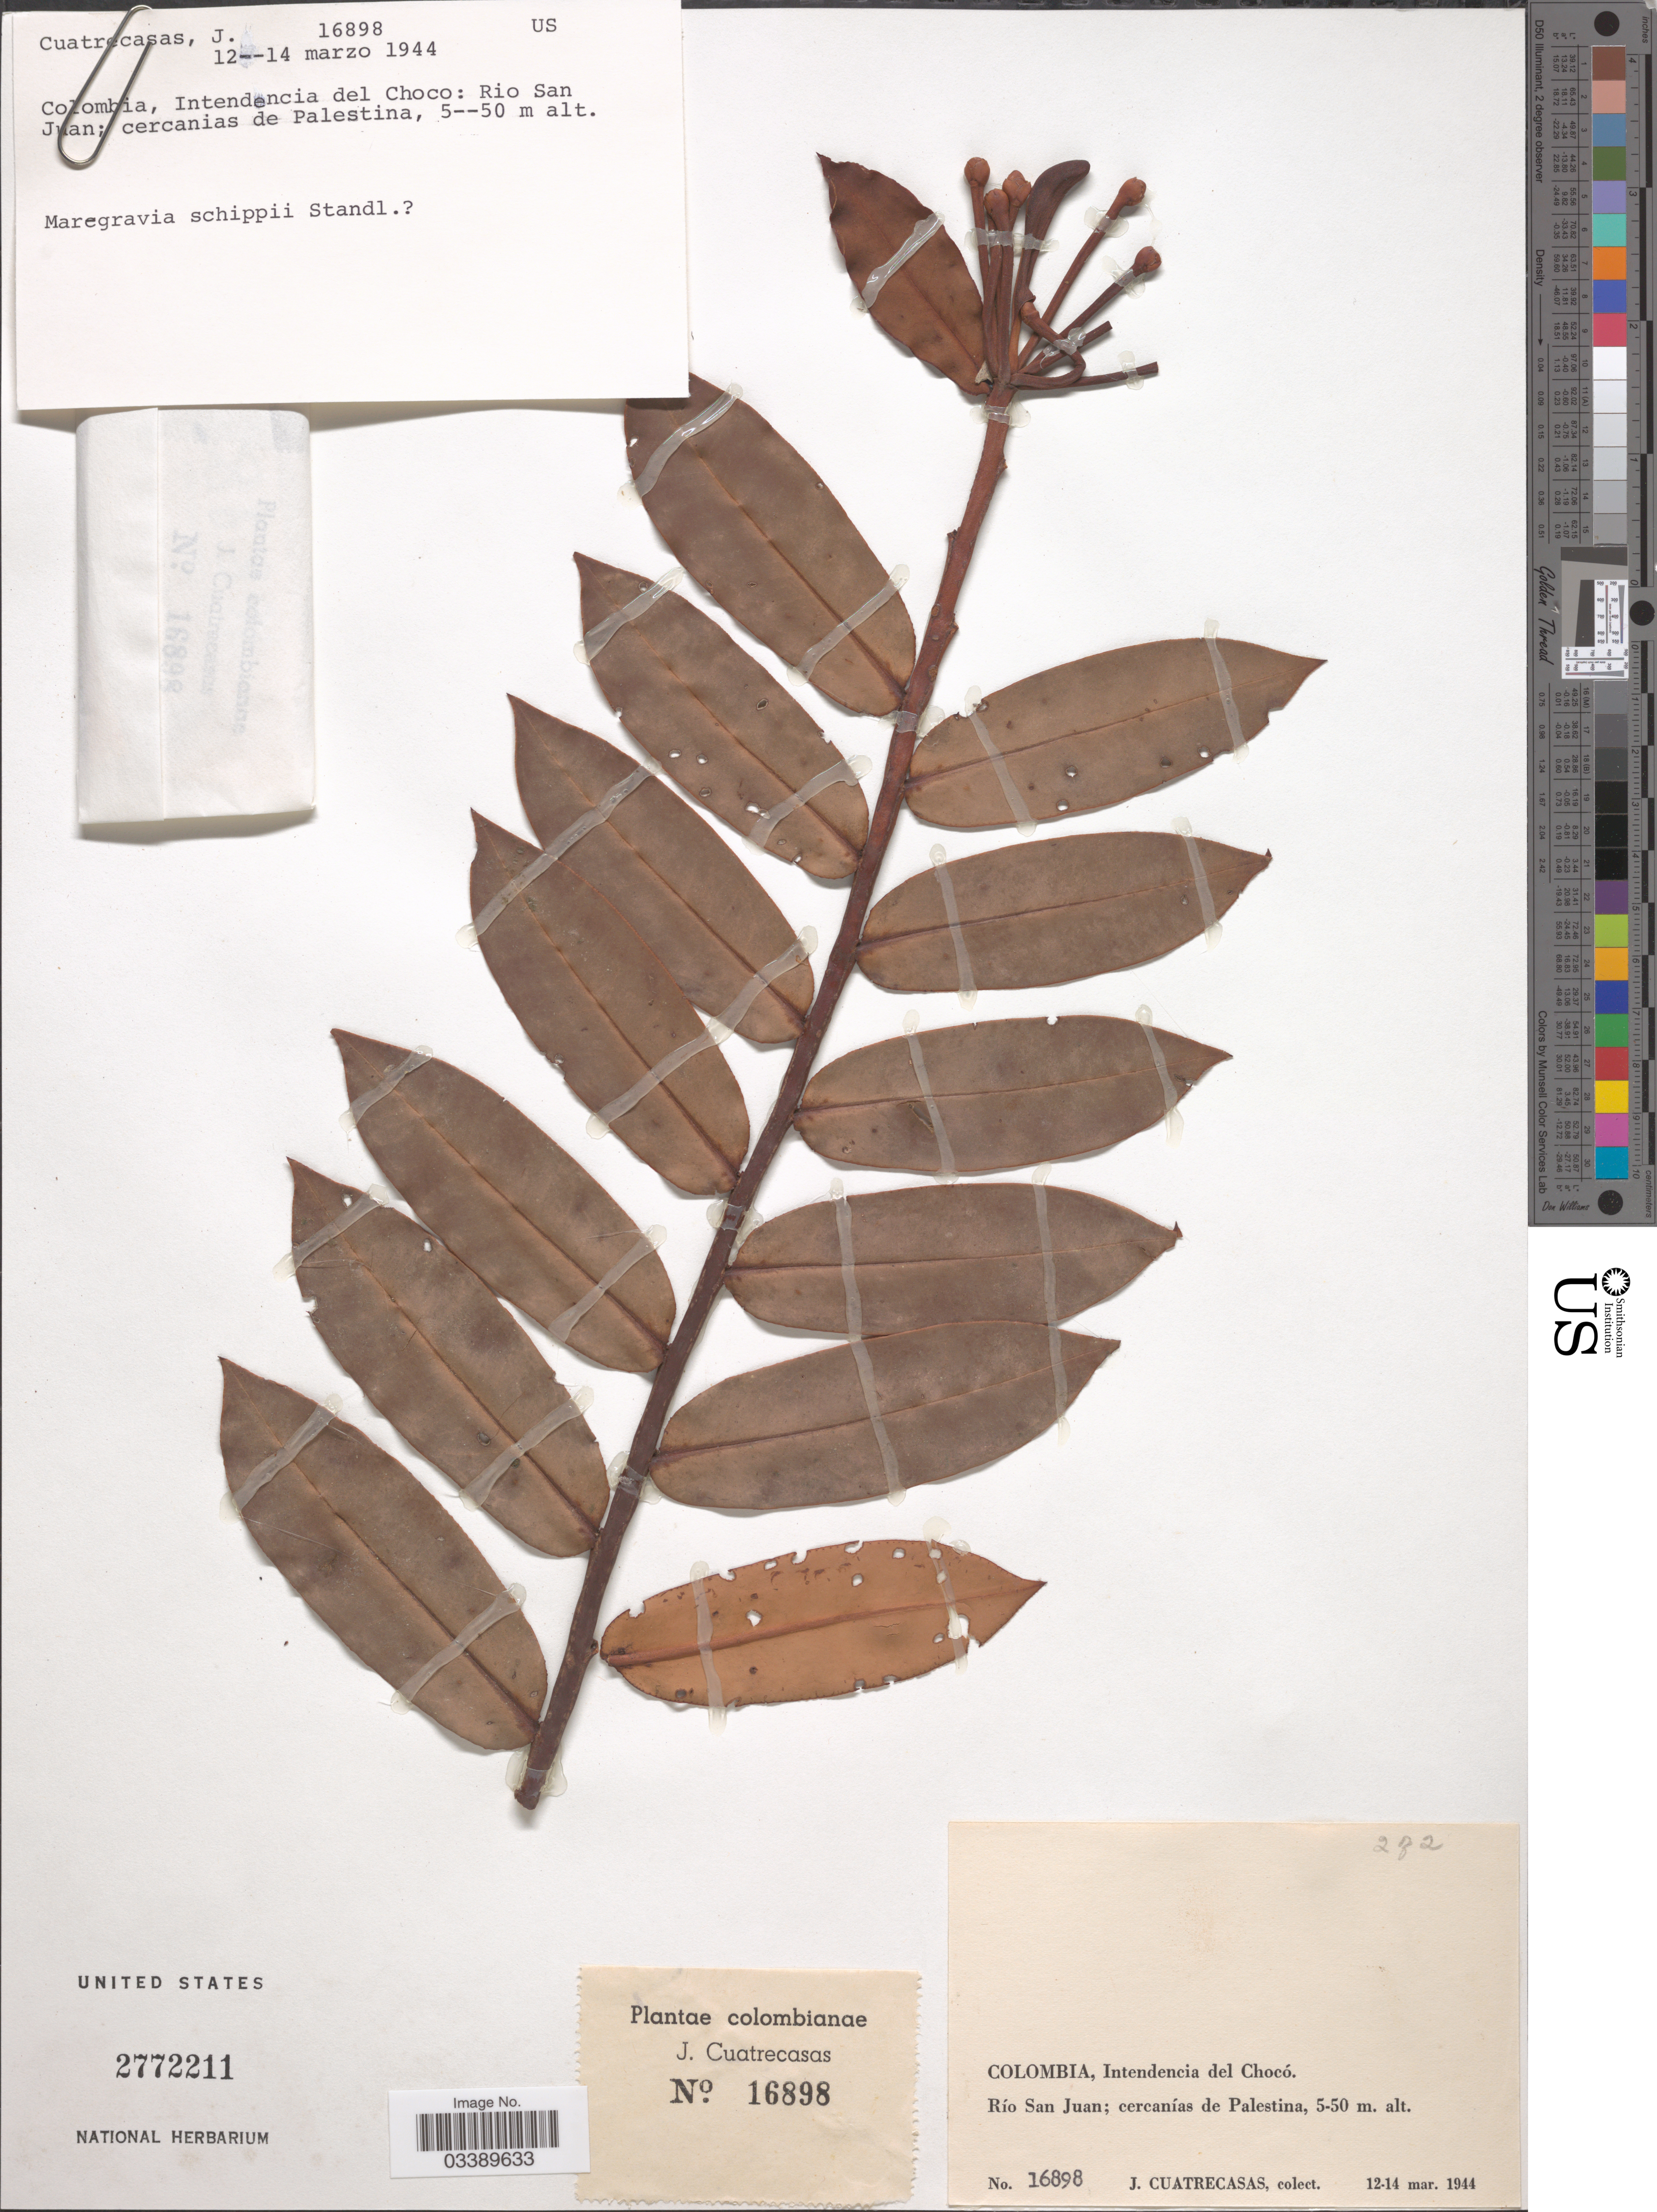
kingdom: Plantae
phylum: Tracheophyta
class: Magnoliopsida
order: Ericales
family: Marcgraviaceae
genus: Marcgravia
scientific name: Marcgravia schippii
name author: Standl.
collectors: J. Cuatrecasas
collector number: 16898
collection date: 1944-03-12/1944-03-14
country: Colombia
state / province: Chocó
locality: Intendencia del Chocó. Río San Juan; cercanías de Palestina.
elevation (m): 5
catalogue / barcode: US 2772211